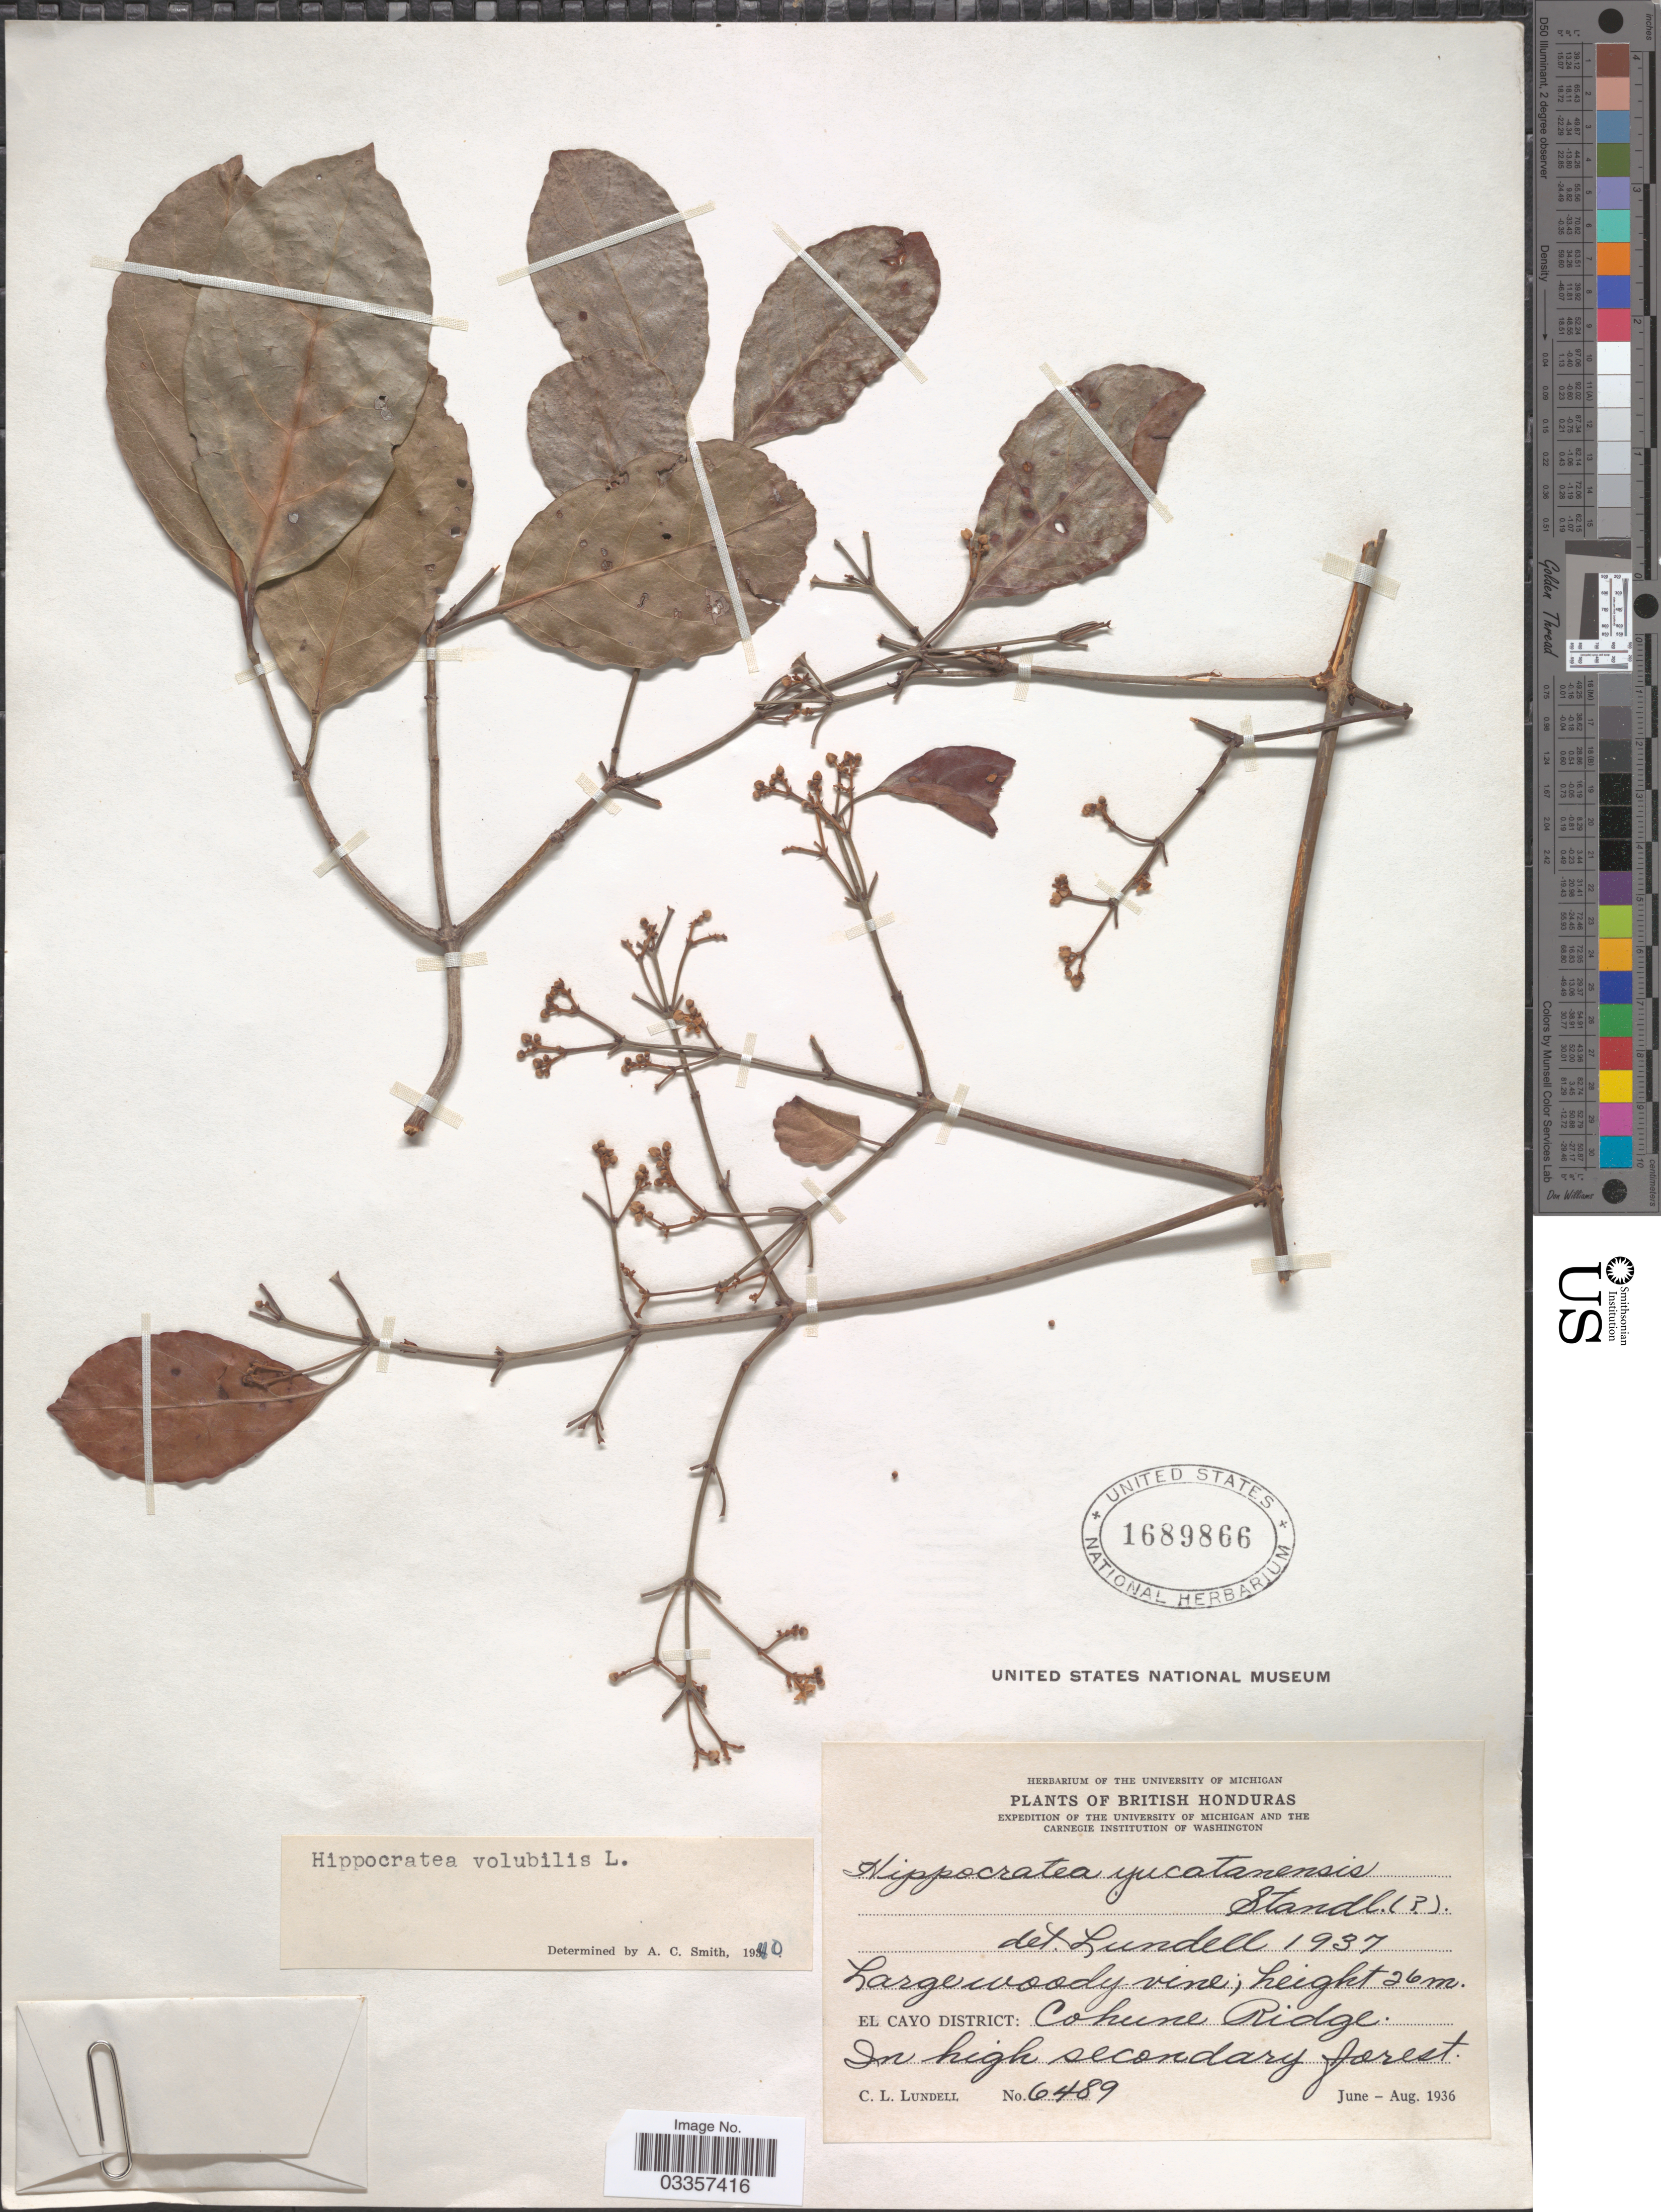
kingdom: Plantae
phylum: Tracheophyta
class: Magnoliopsida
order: Celastrales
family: Celastraceae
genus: Hippocratea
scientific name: Hippocratea volubilis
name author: L.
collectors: C. L. Lundell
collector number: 6489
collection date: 1936-06/1936-08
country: Belize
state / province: Cayo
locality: British Honduras. El Cayo District: Cohune Ridge. In high secondary forest.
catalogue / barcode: US 1689866